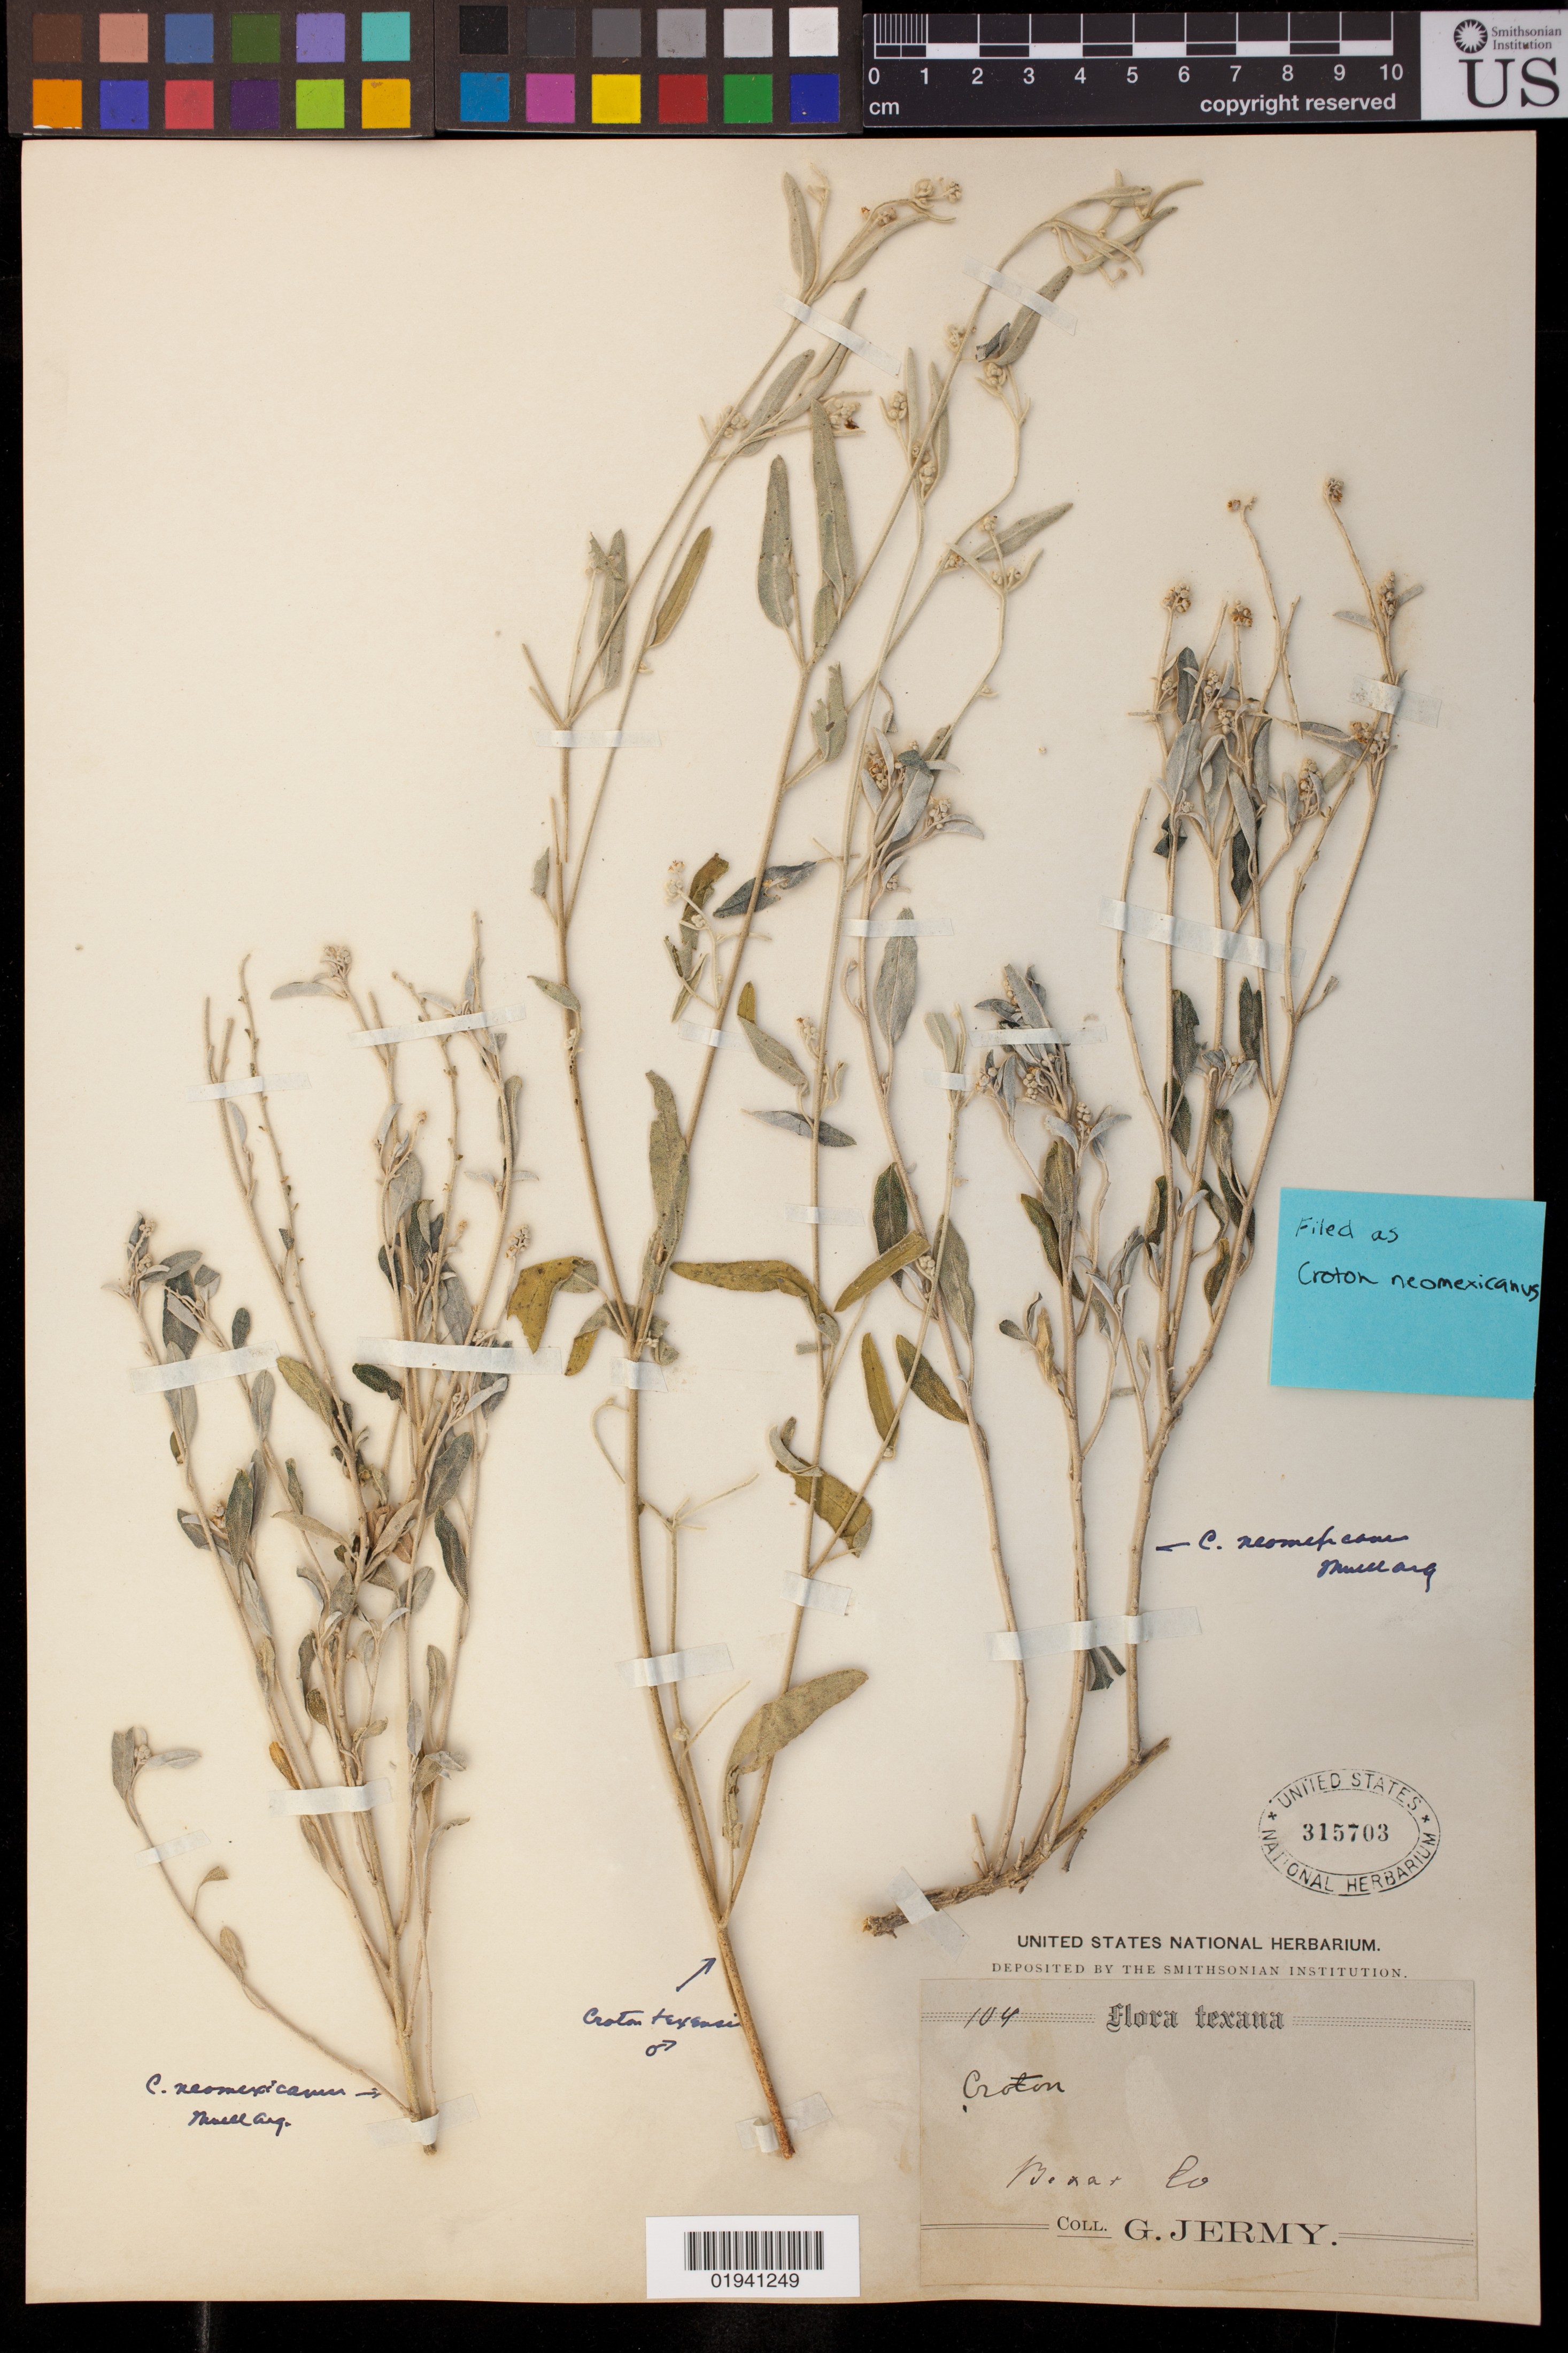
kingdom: Plantae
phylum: Tracheophyta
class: Magnoliopsida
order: Malpighiales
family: Euphorbiaceae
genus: Croton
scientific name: Croton neomexicanus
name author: Müll. Arg.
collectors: G. Jermy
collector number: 104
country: United States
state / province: Texas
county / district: Bexar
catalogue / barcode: US 315703